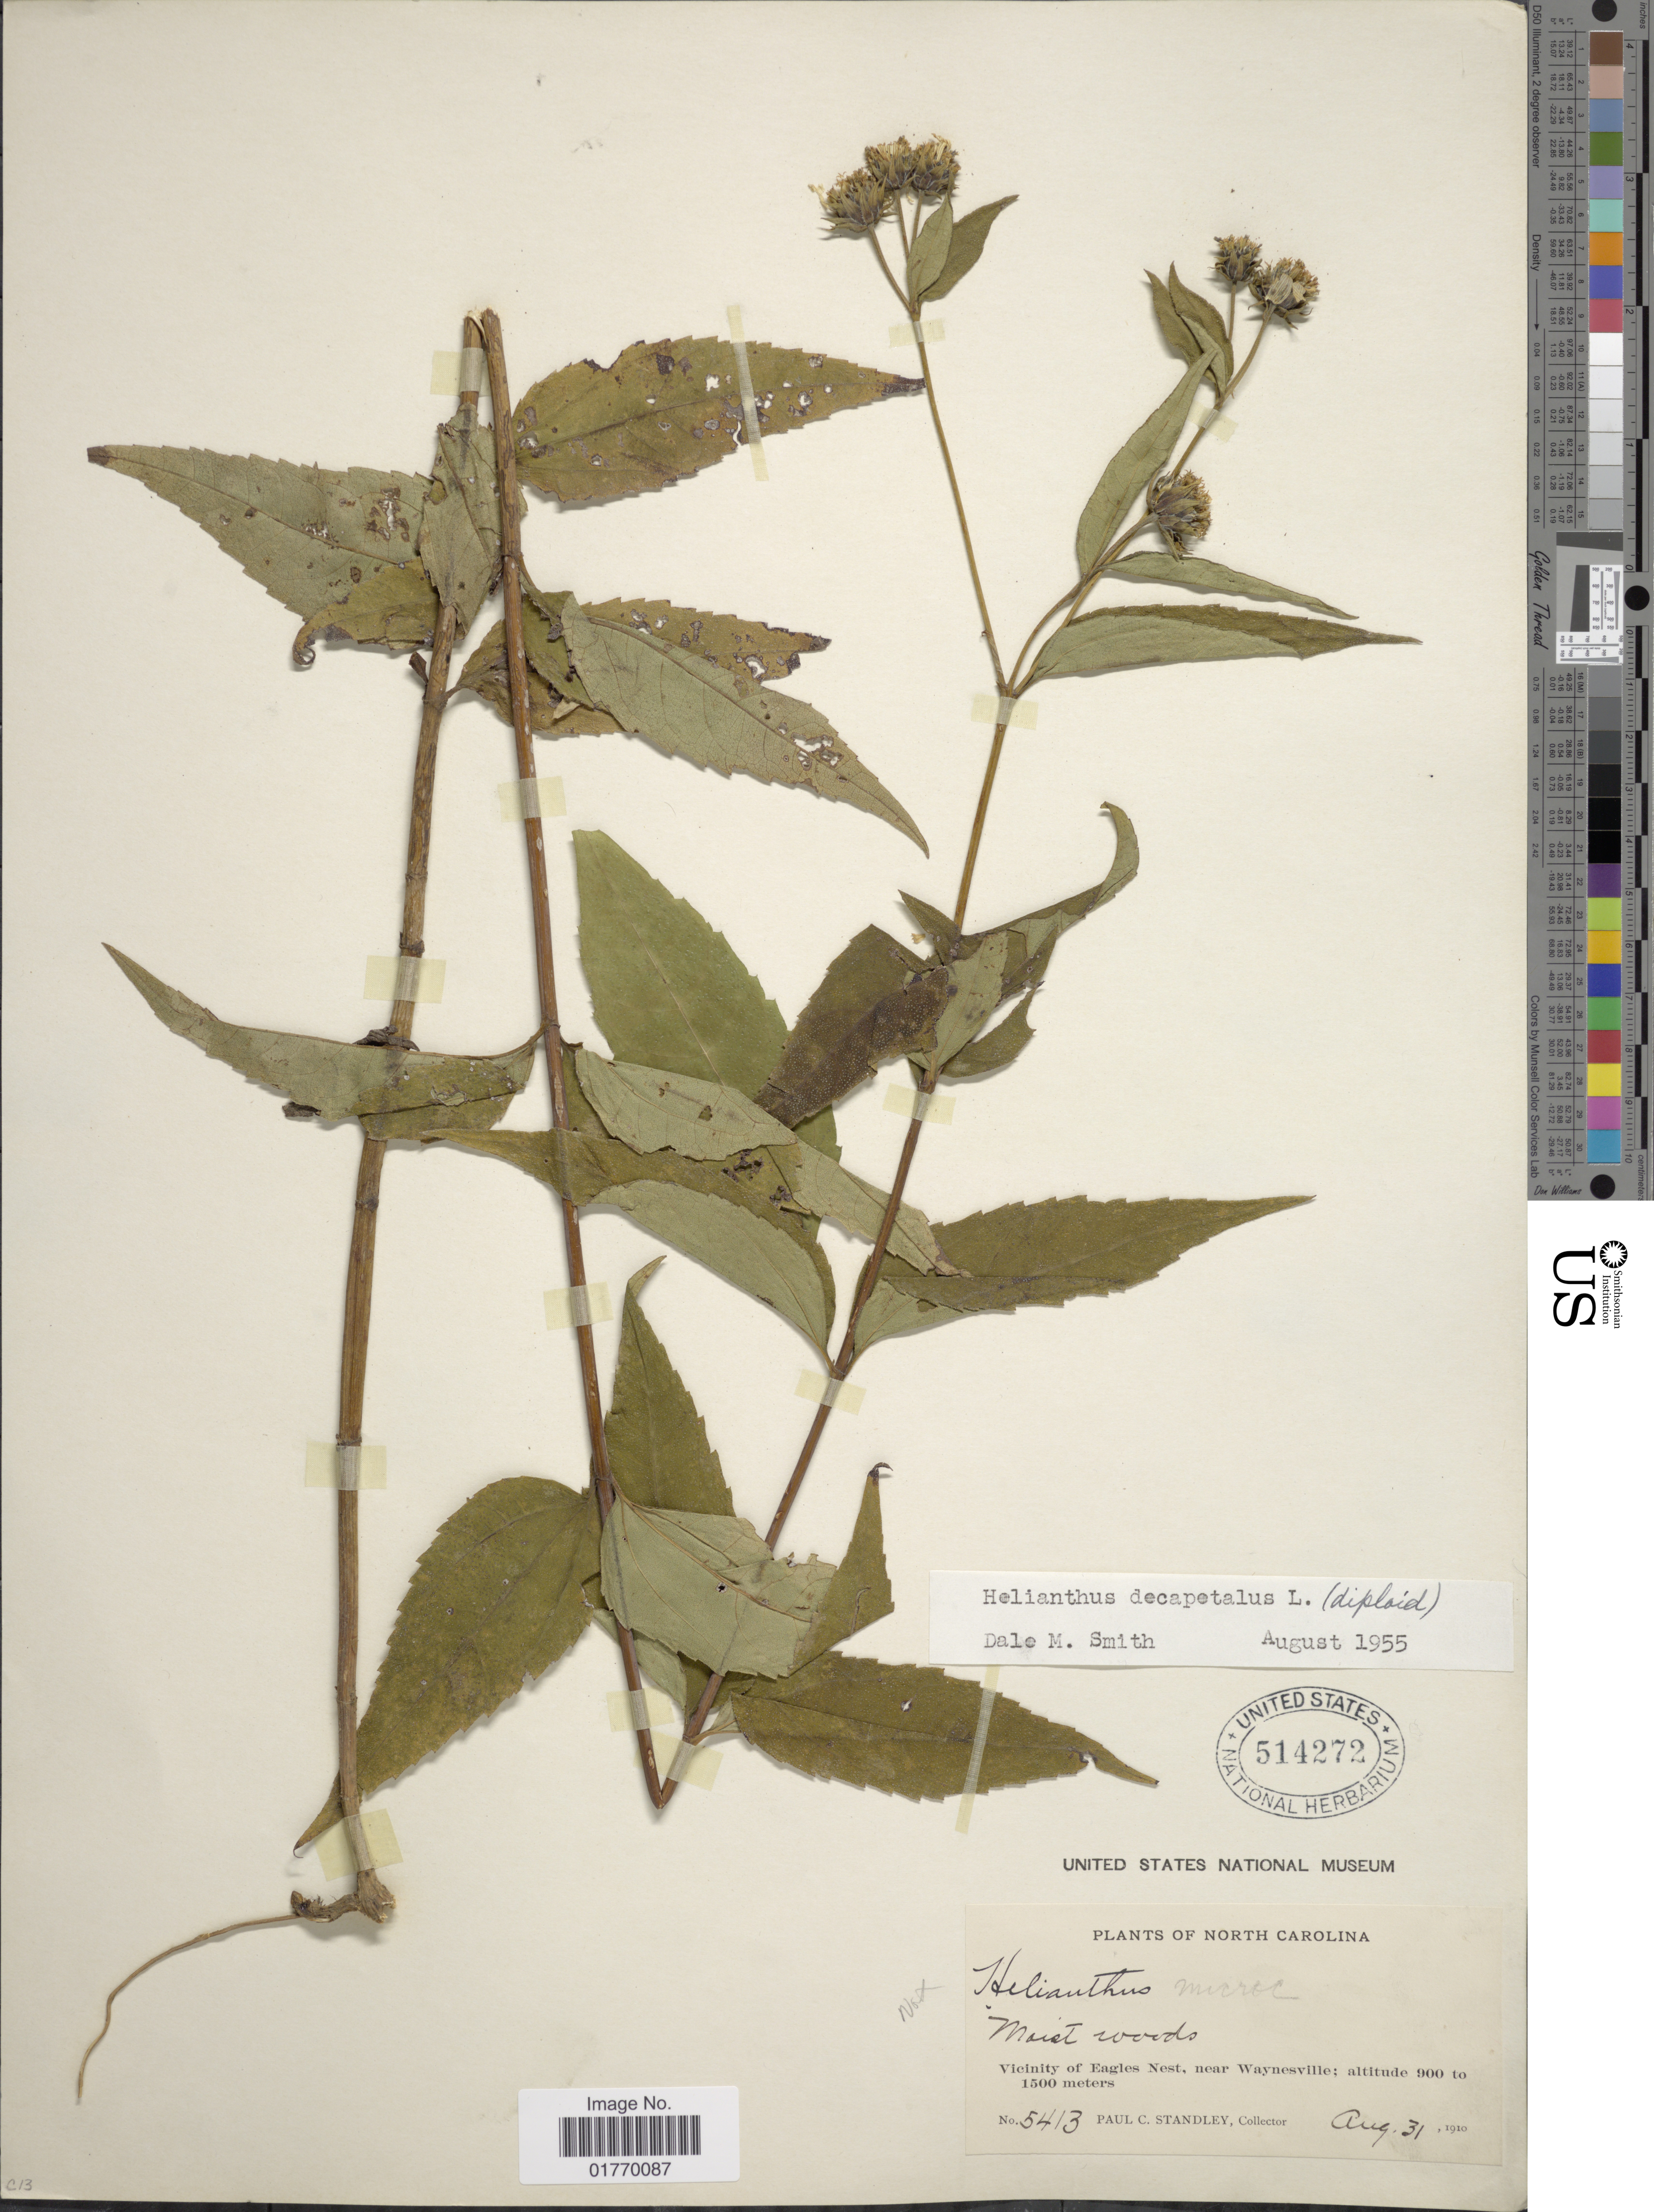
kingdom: Plantae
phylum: Tracheophyta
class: Magnoliopsida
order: Asterales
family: Asteraceae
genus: Helianthus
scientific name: Helianthus decapetalus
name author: L.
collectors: P. C. Standley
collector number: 5413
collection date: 1910-08-31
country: United States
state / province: North Carolina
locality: Vicinity of Eagles Nest, near Waynesville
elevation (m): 900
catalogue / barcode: US 514272